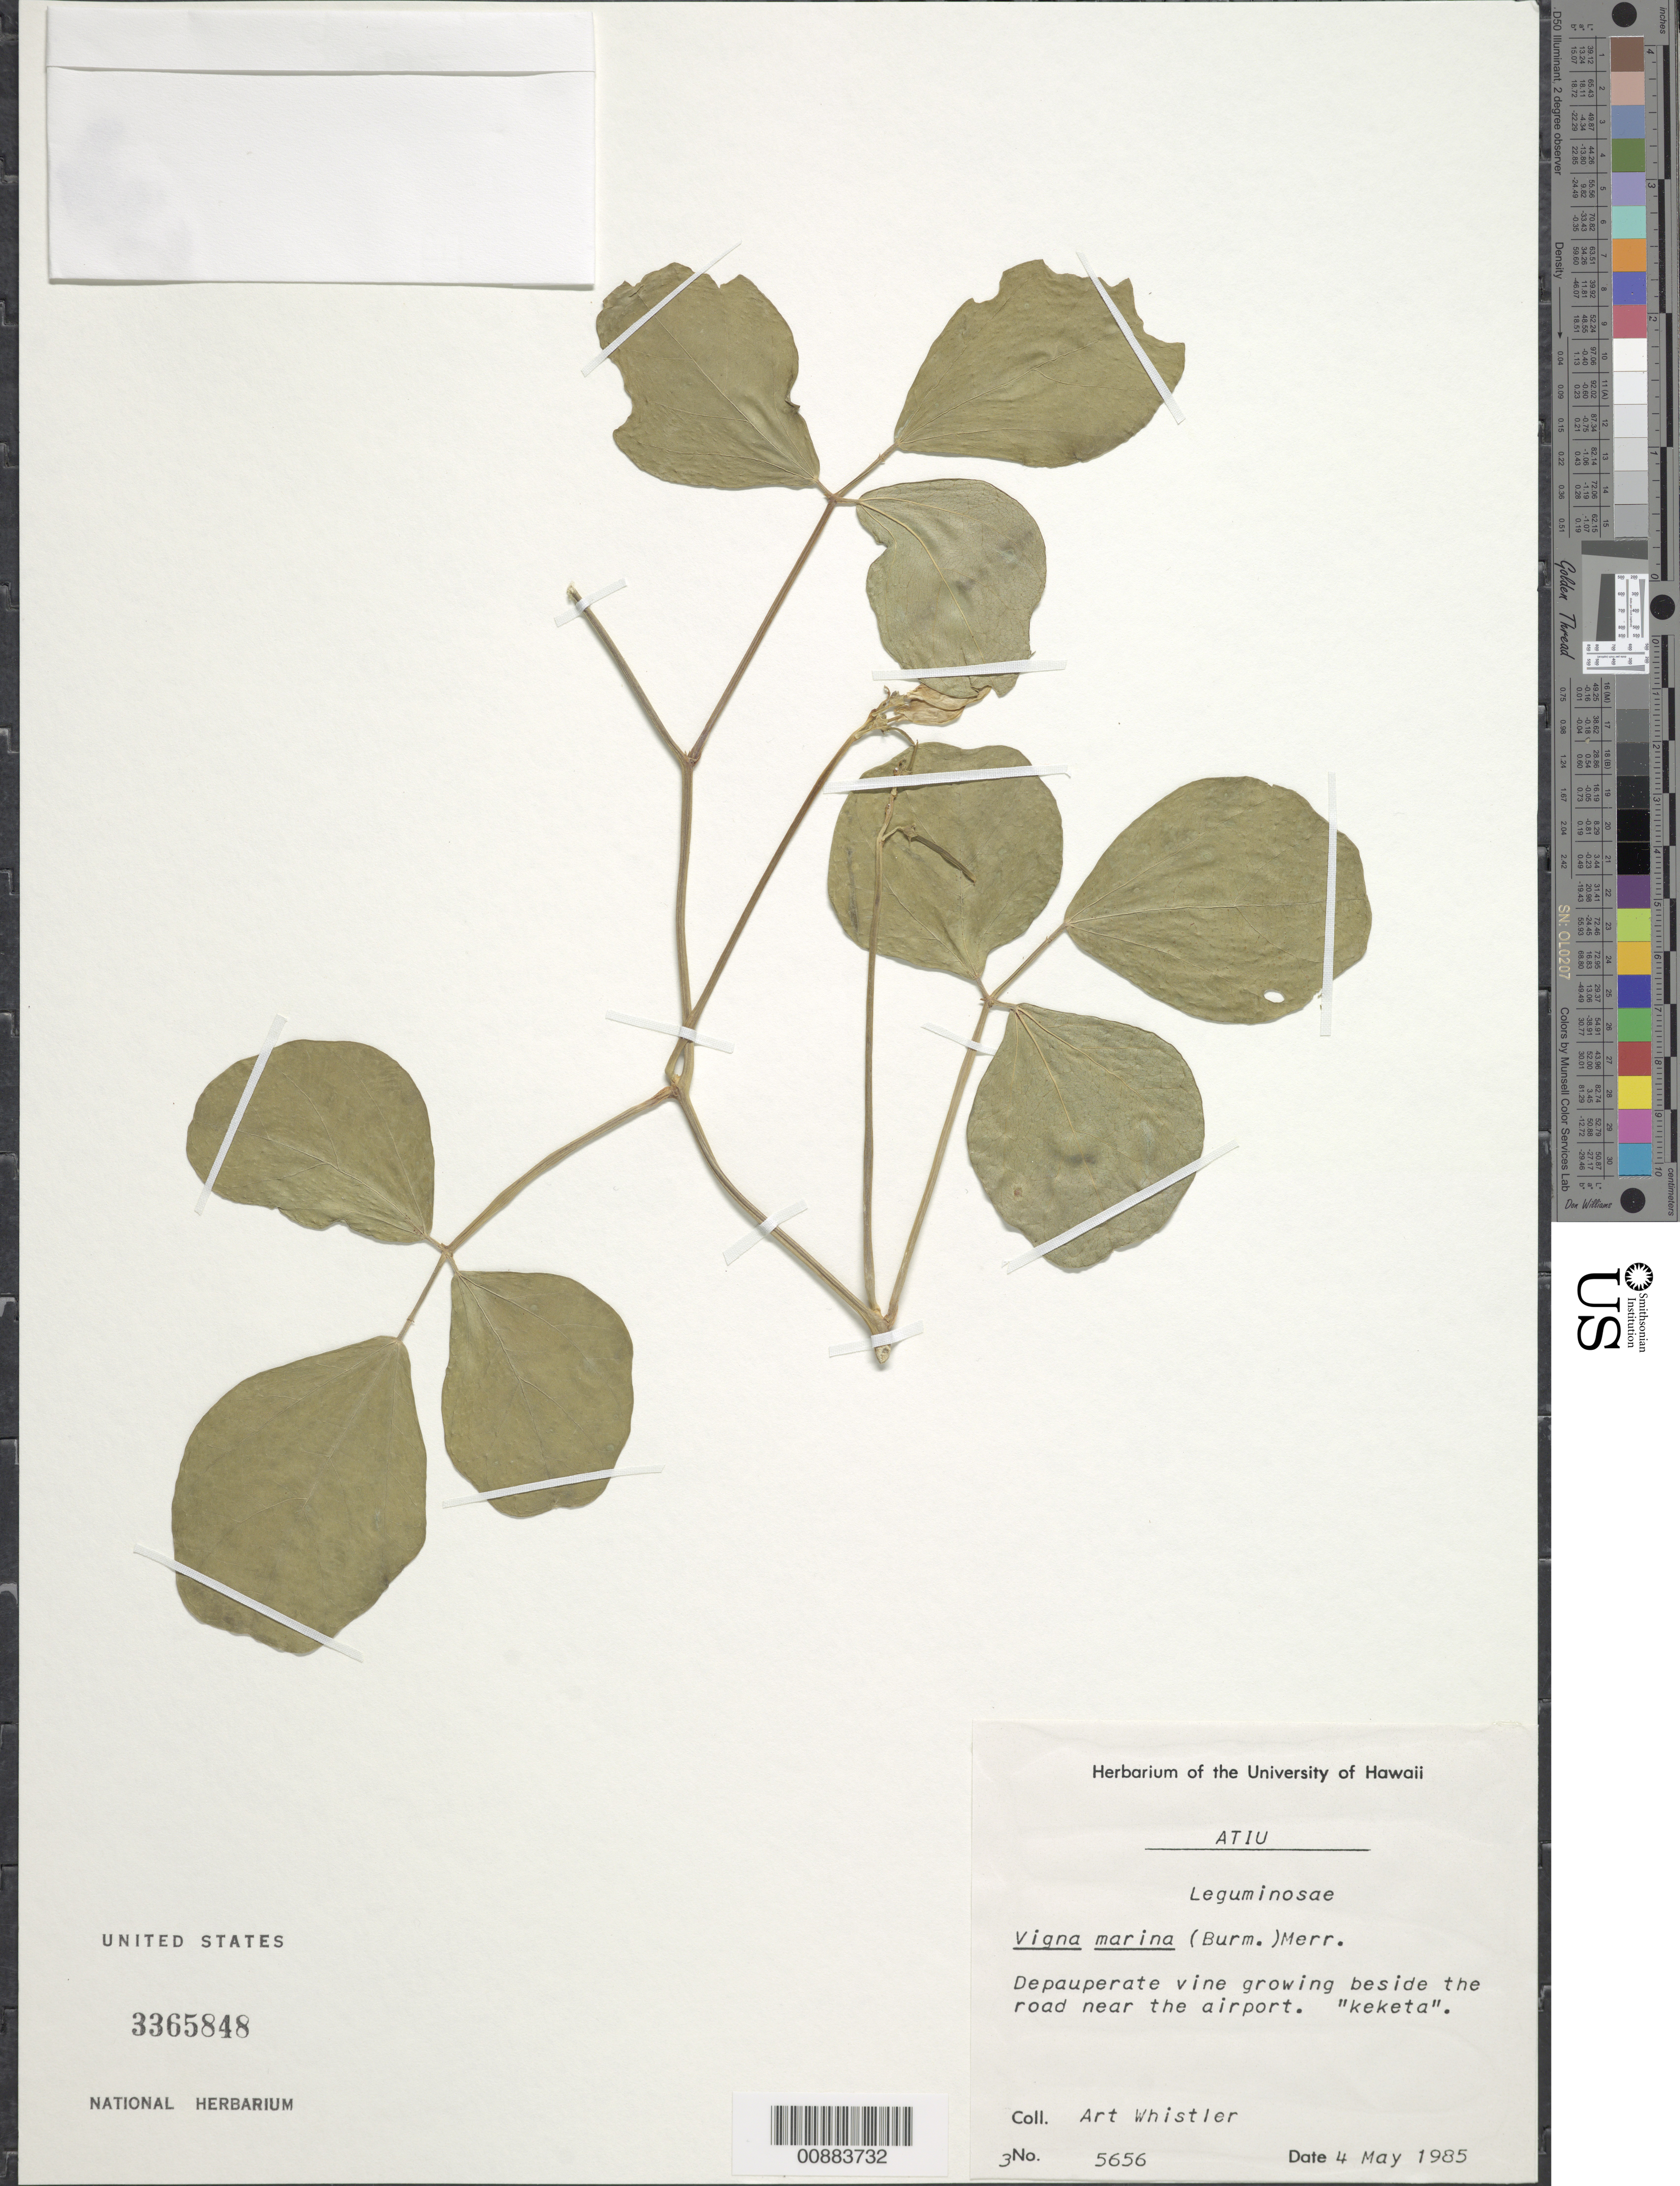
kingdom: Plantae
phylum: Tracheophyta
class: Magnoliopsida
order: Fabales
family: Fabaceae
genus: Vigna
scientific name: Vigna marina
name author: (Burm.) Merr.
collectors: A. Whistler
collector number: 5656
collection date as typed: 04 May 1985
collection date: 1985-05-04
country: Cook Islands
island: Atiu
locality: Beside road near airport.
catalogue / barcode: US 3365848